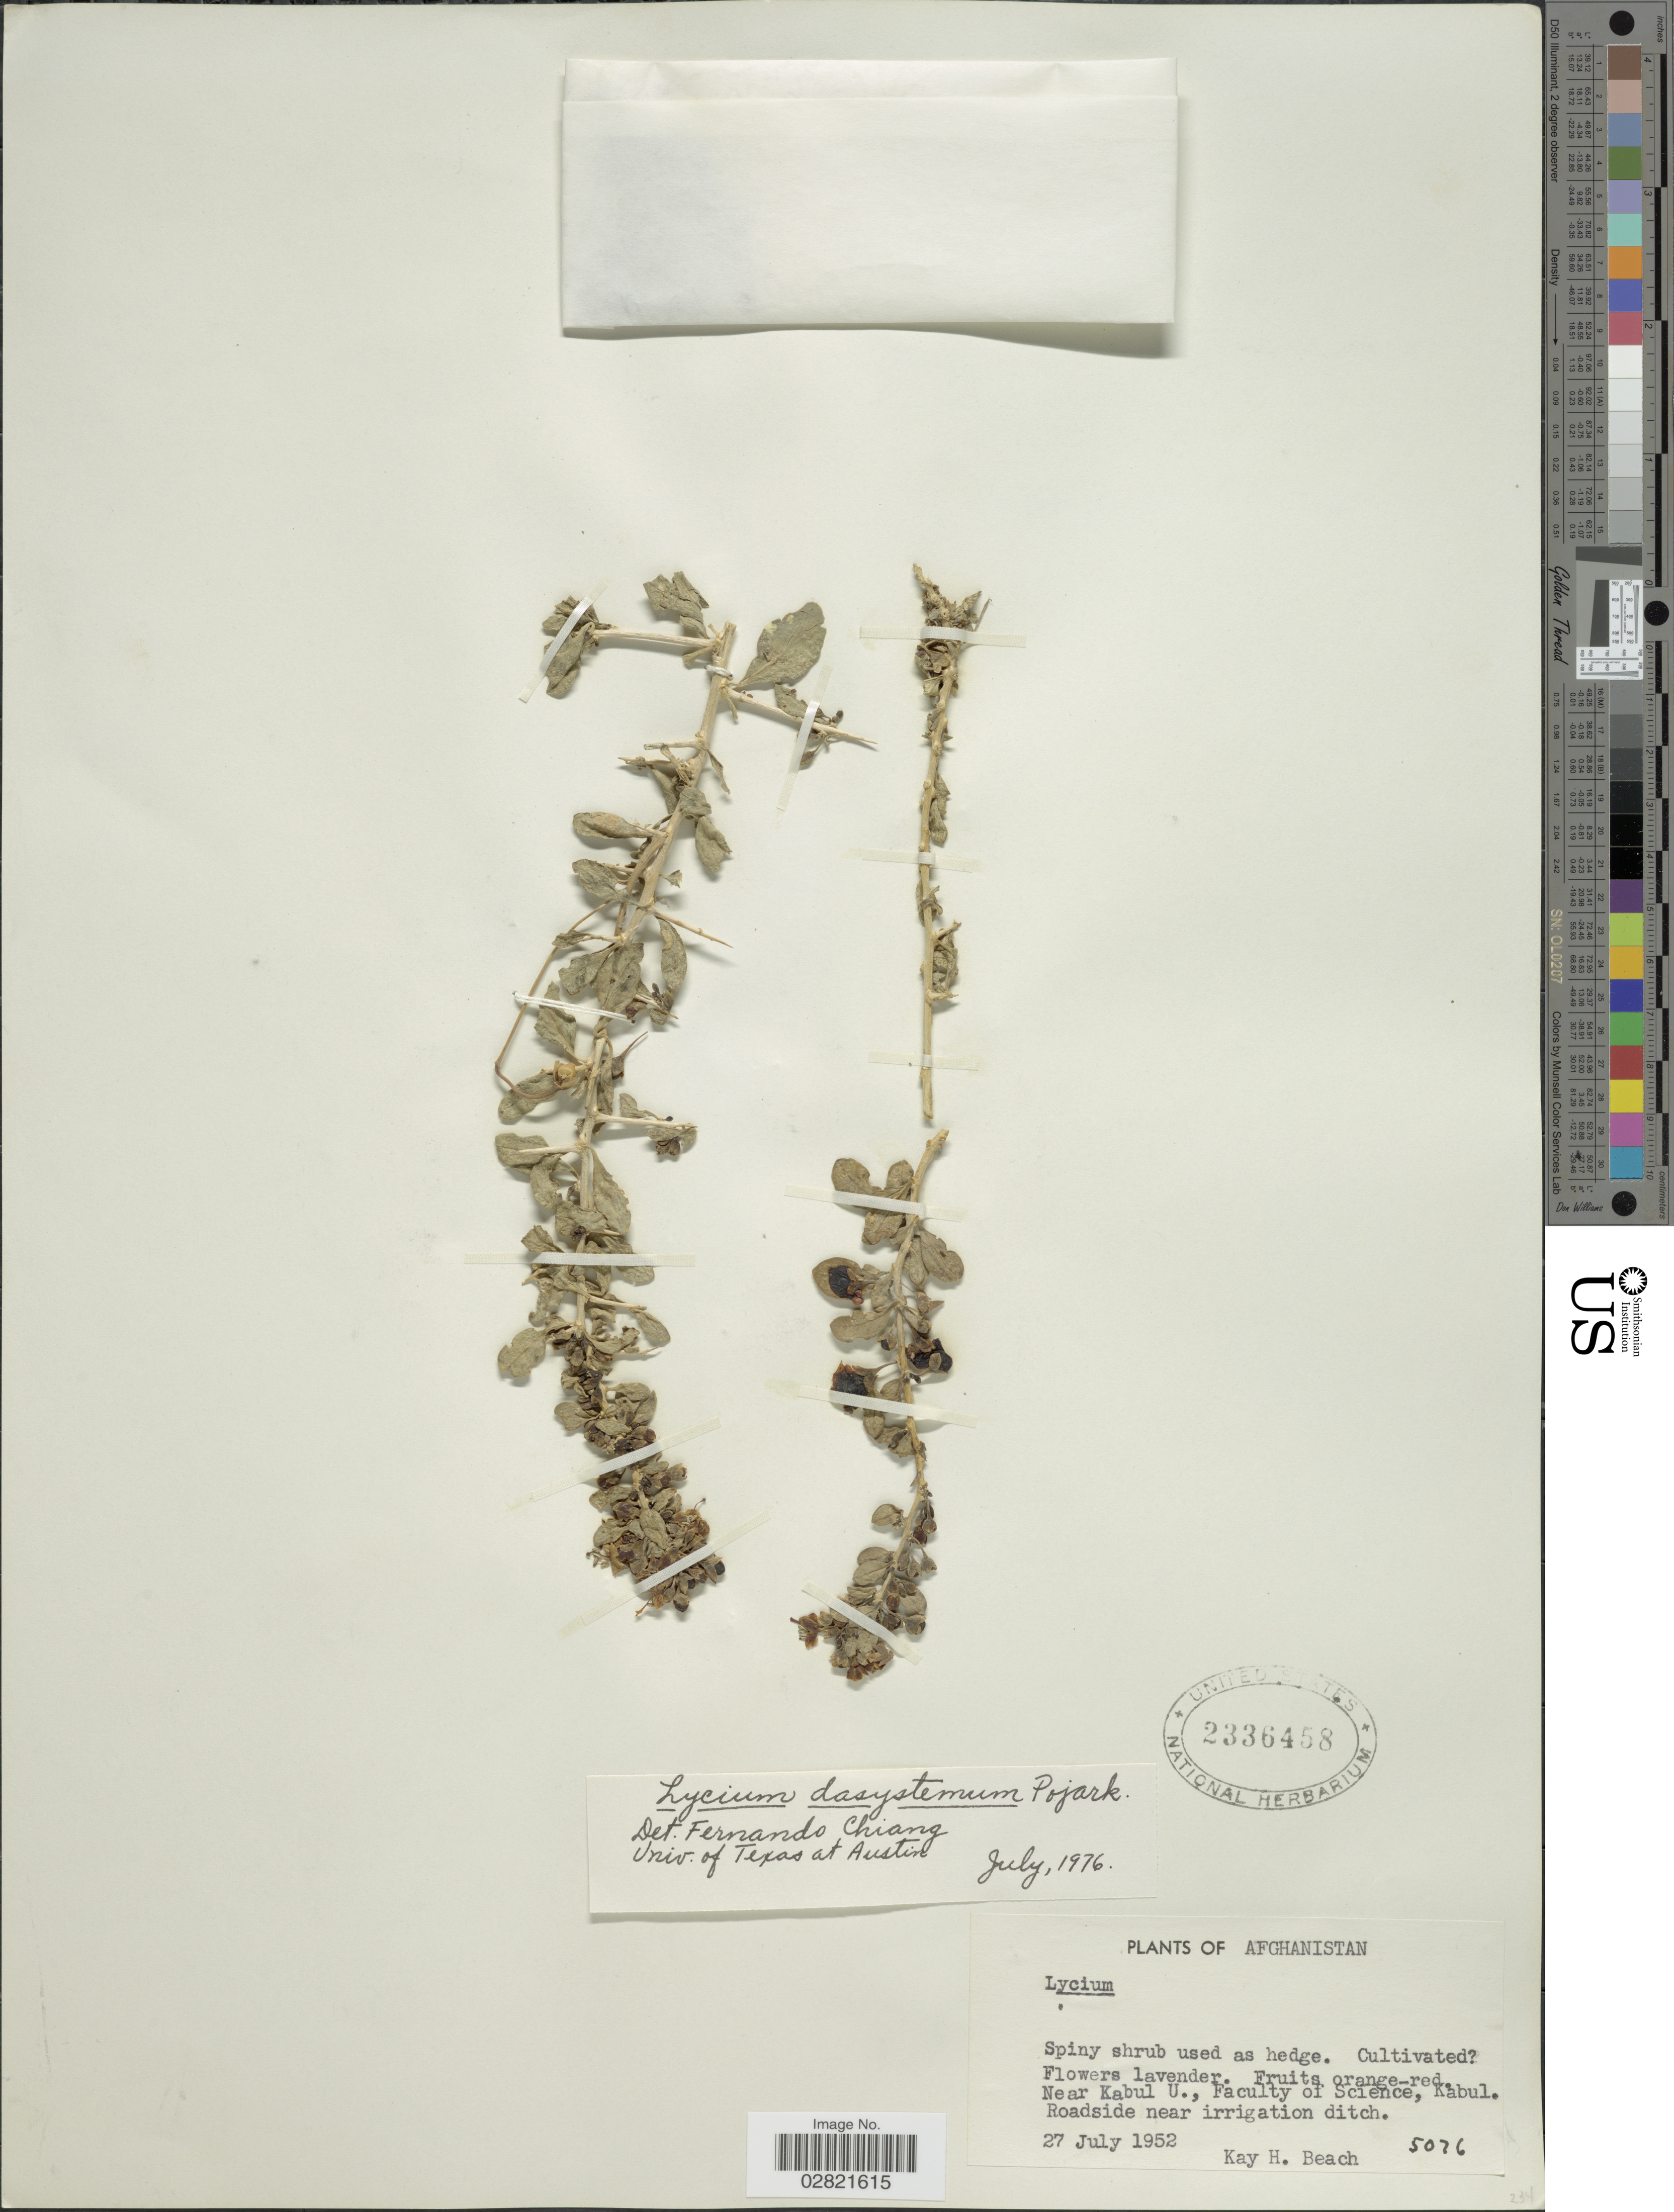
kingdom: Plantae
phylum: Tracheophyta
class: Magnoliopsida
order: Solanales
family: Solanaceae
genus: Lycium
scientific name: Lycium dasystemum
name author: Pojark.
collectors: K. H. Beach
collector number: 5076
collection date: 1952-07-27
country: Afghanistan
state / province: Kabul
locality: Near Kabul U., Faculty of Science.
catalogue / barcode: US 2336458